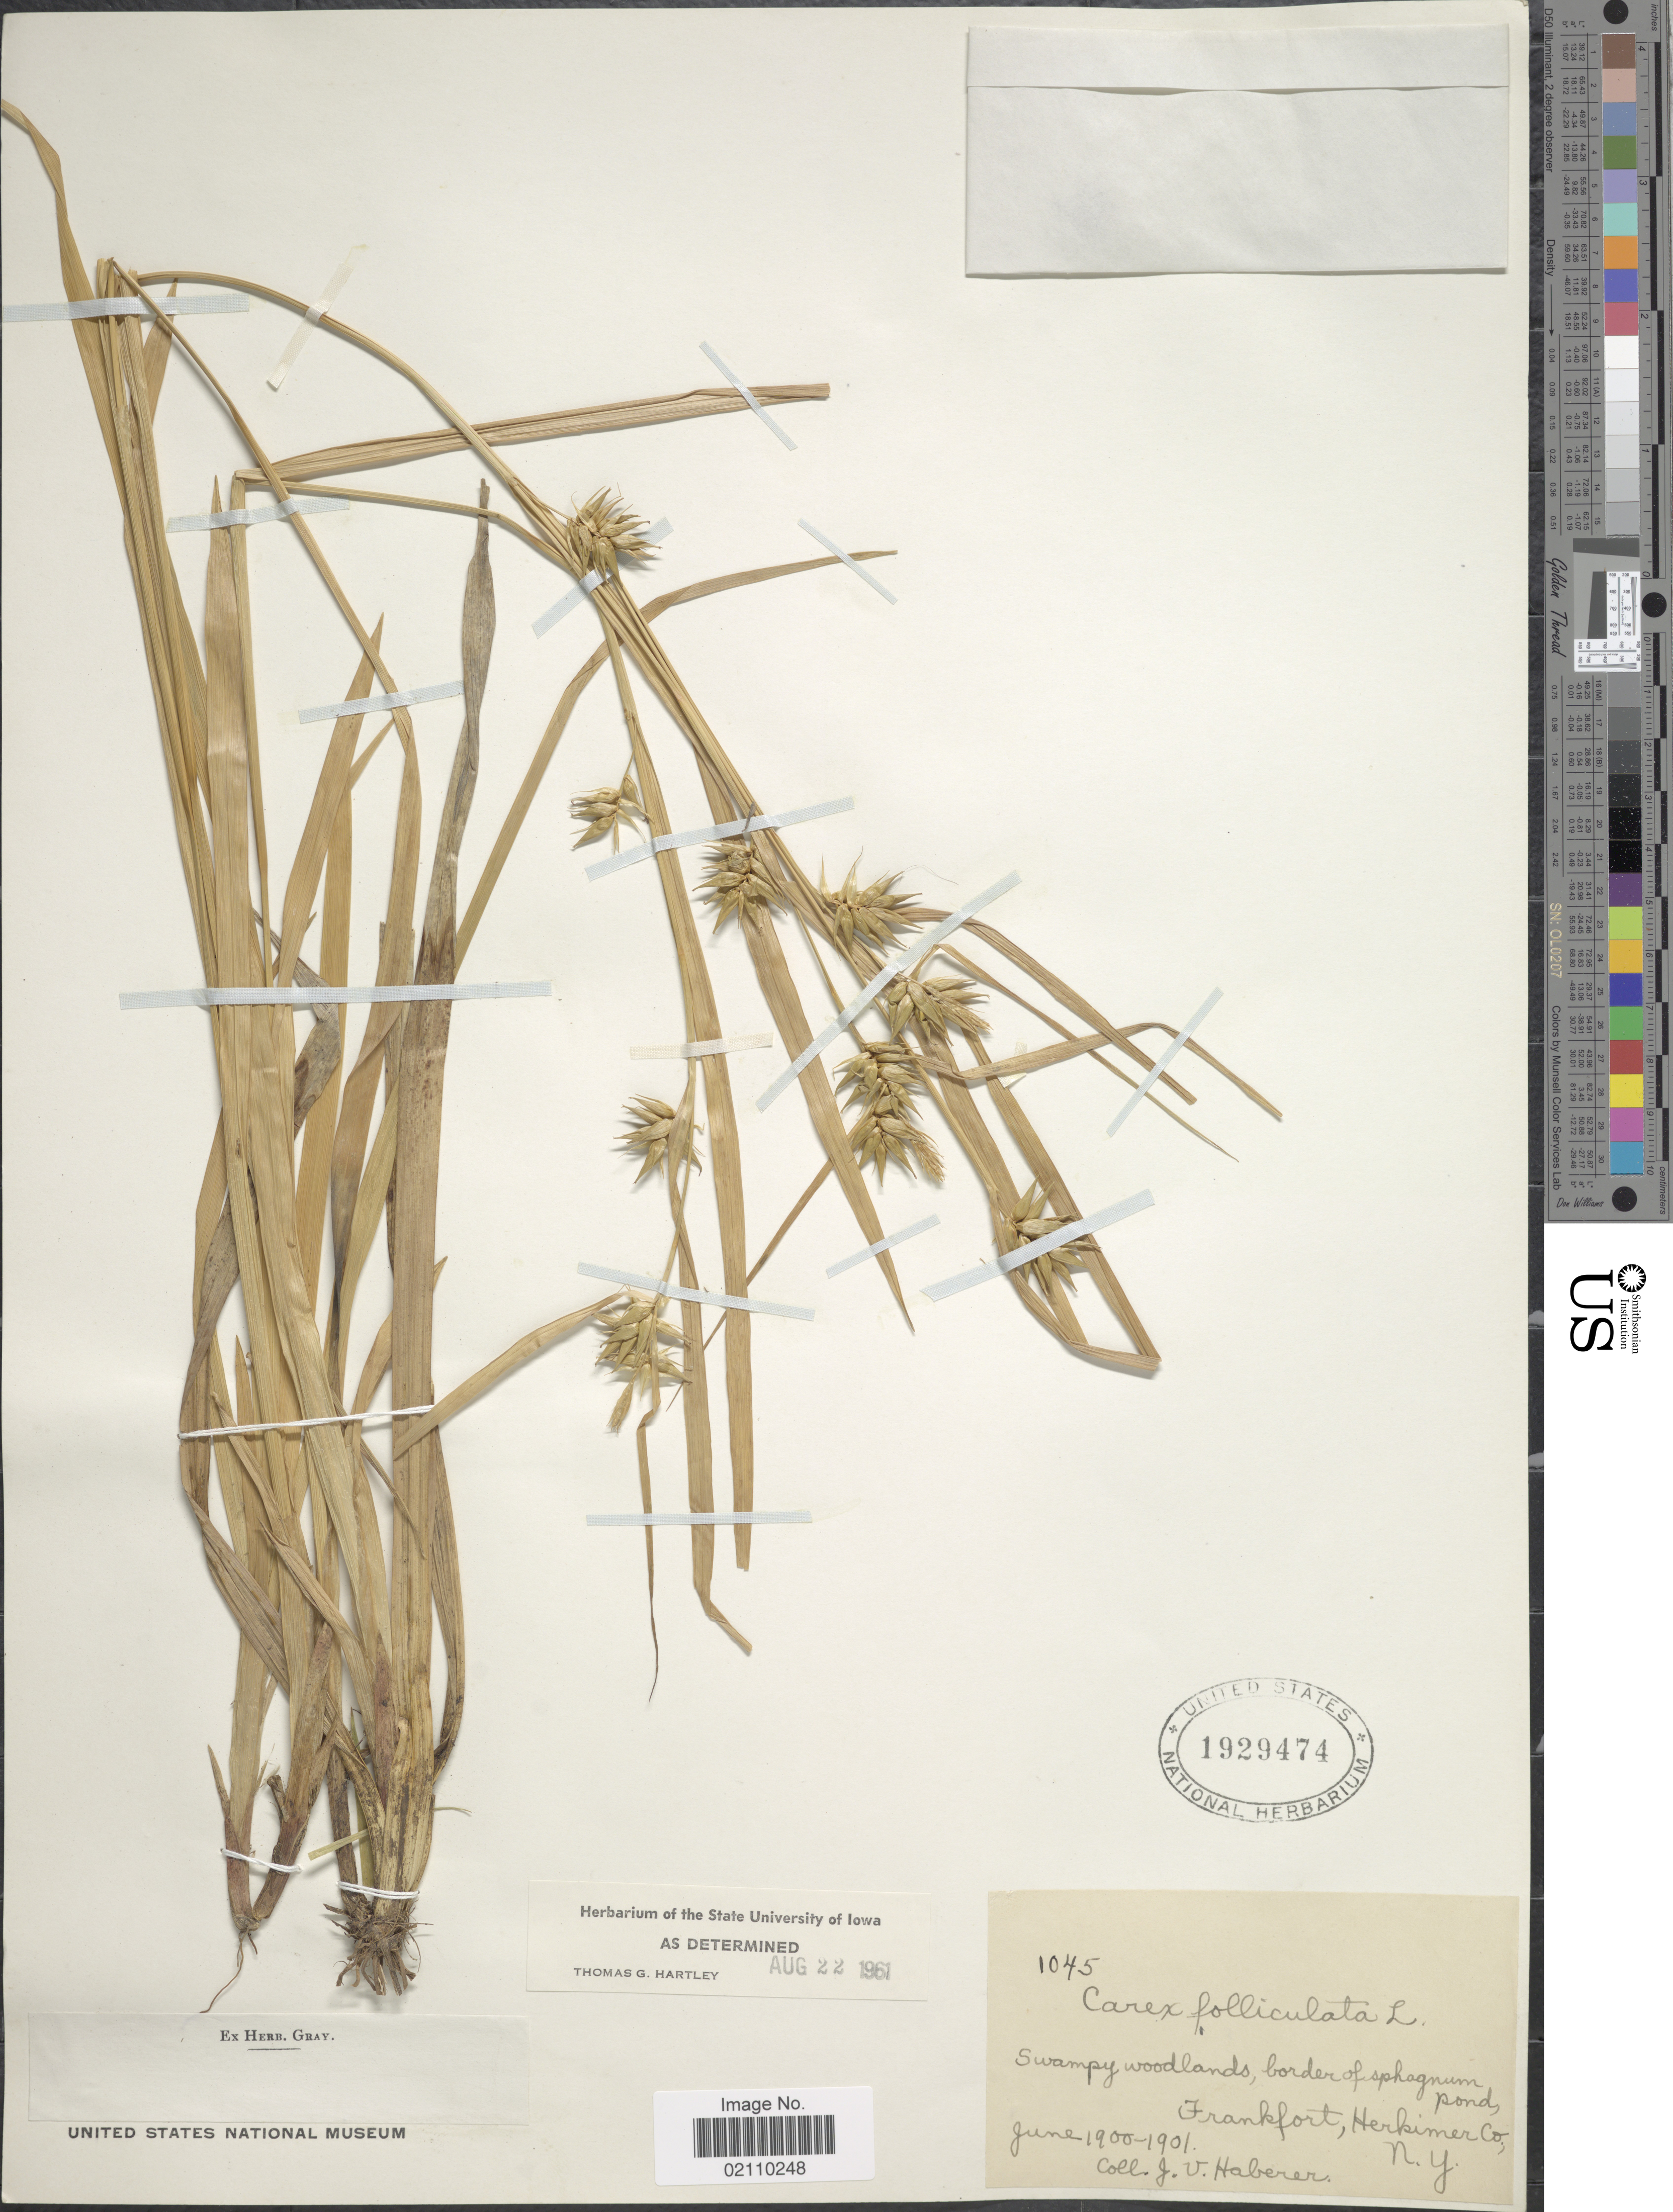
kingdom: Plantae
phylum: Tracheophyta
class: Liliopsida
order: Poales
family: Cyperaceae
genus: Carex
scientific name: Carex folliculata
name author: L.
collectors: J. V. Haberer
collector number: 1045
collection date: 1900-06/1901-06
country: United States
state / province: New York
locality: Swampy woodlands, border of spagnum pond, Frankfort, Herkimer Co.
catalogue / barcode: US 1929474